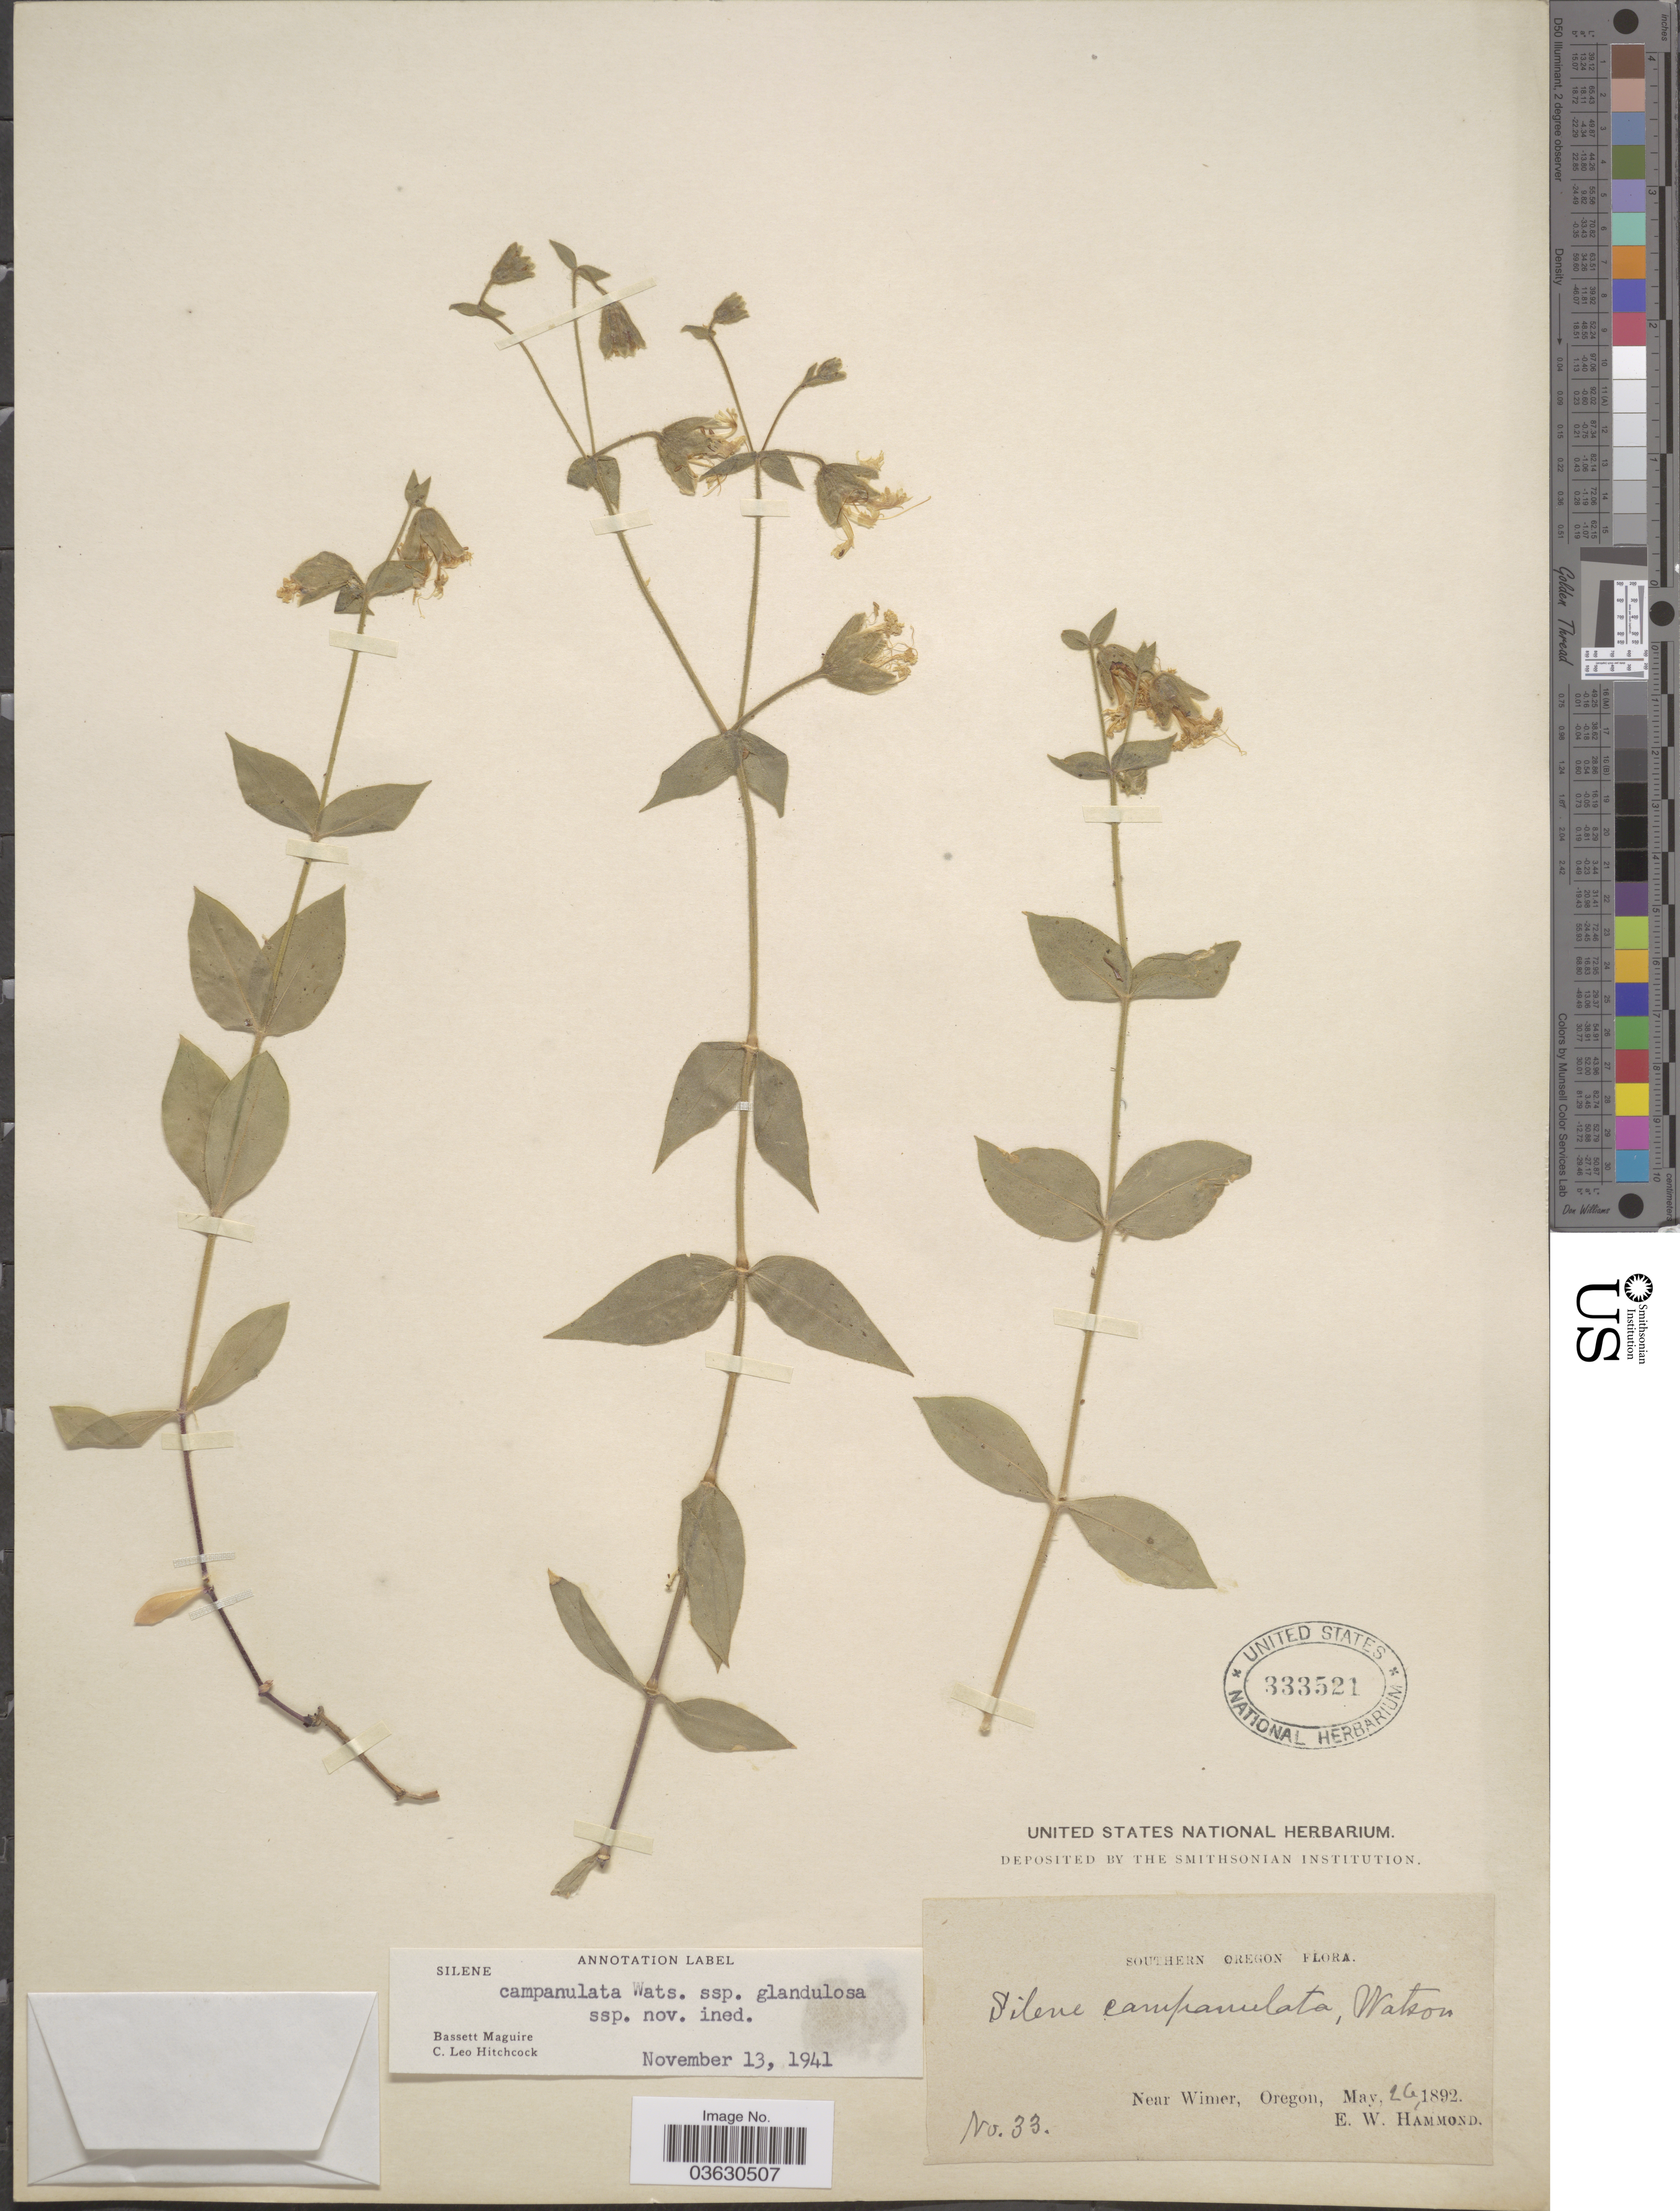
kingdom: Plantae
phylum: Tracheophyta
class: Magnoliopsida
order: Caryophyllales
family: Caryophyllaceae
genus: Silene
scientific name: Silene campanulata subsp. glandulosa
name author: C.L. Hitchc. & Maguire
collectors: E. Hammond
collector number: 33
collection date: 1892-05-26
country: United States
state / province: Oregon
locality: Southern Oregon. Near Wimer.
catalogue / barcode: US 333521